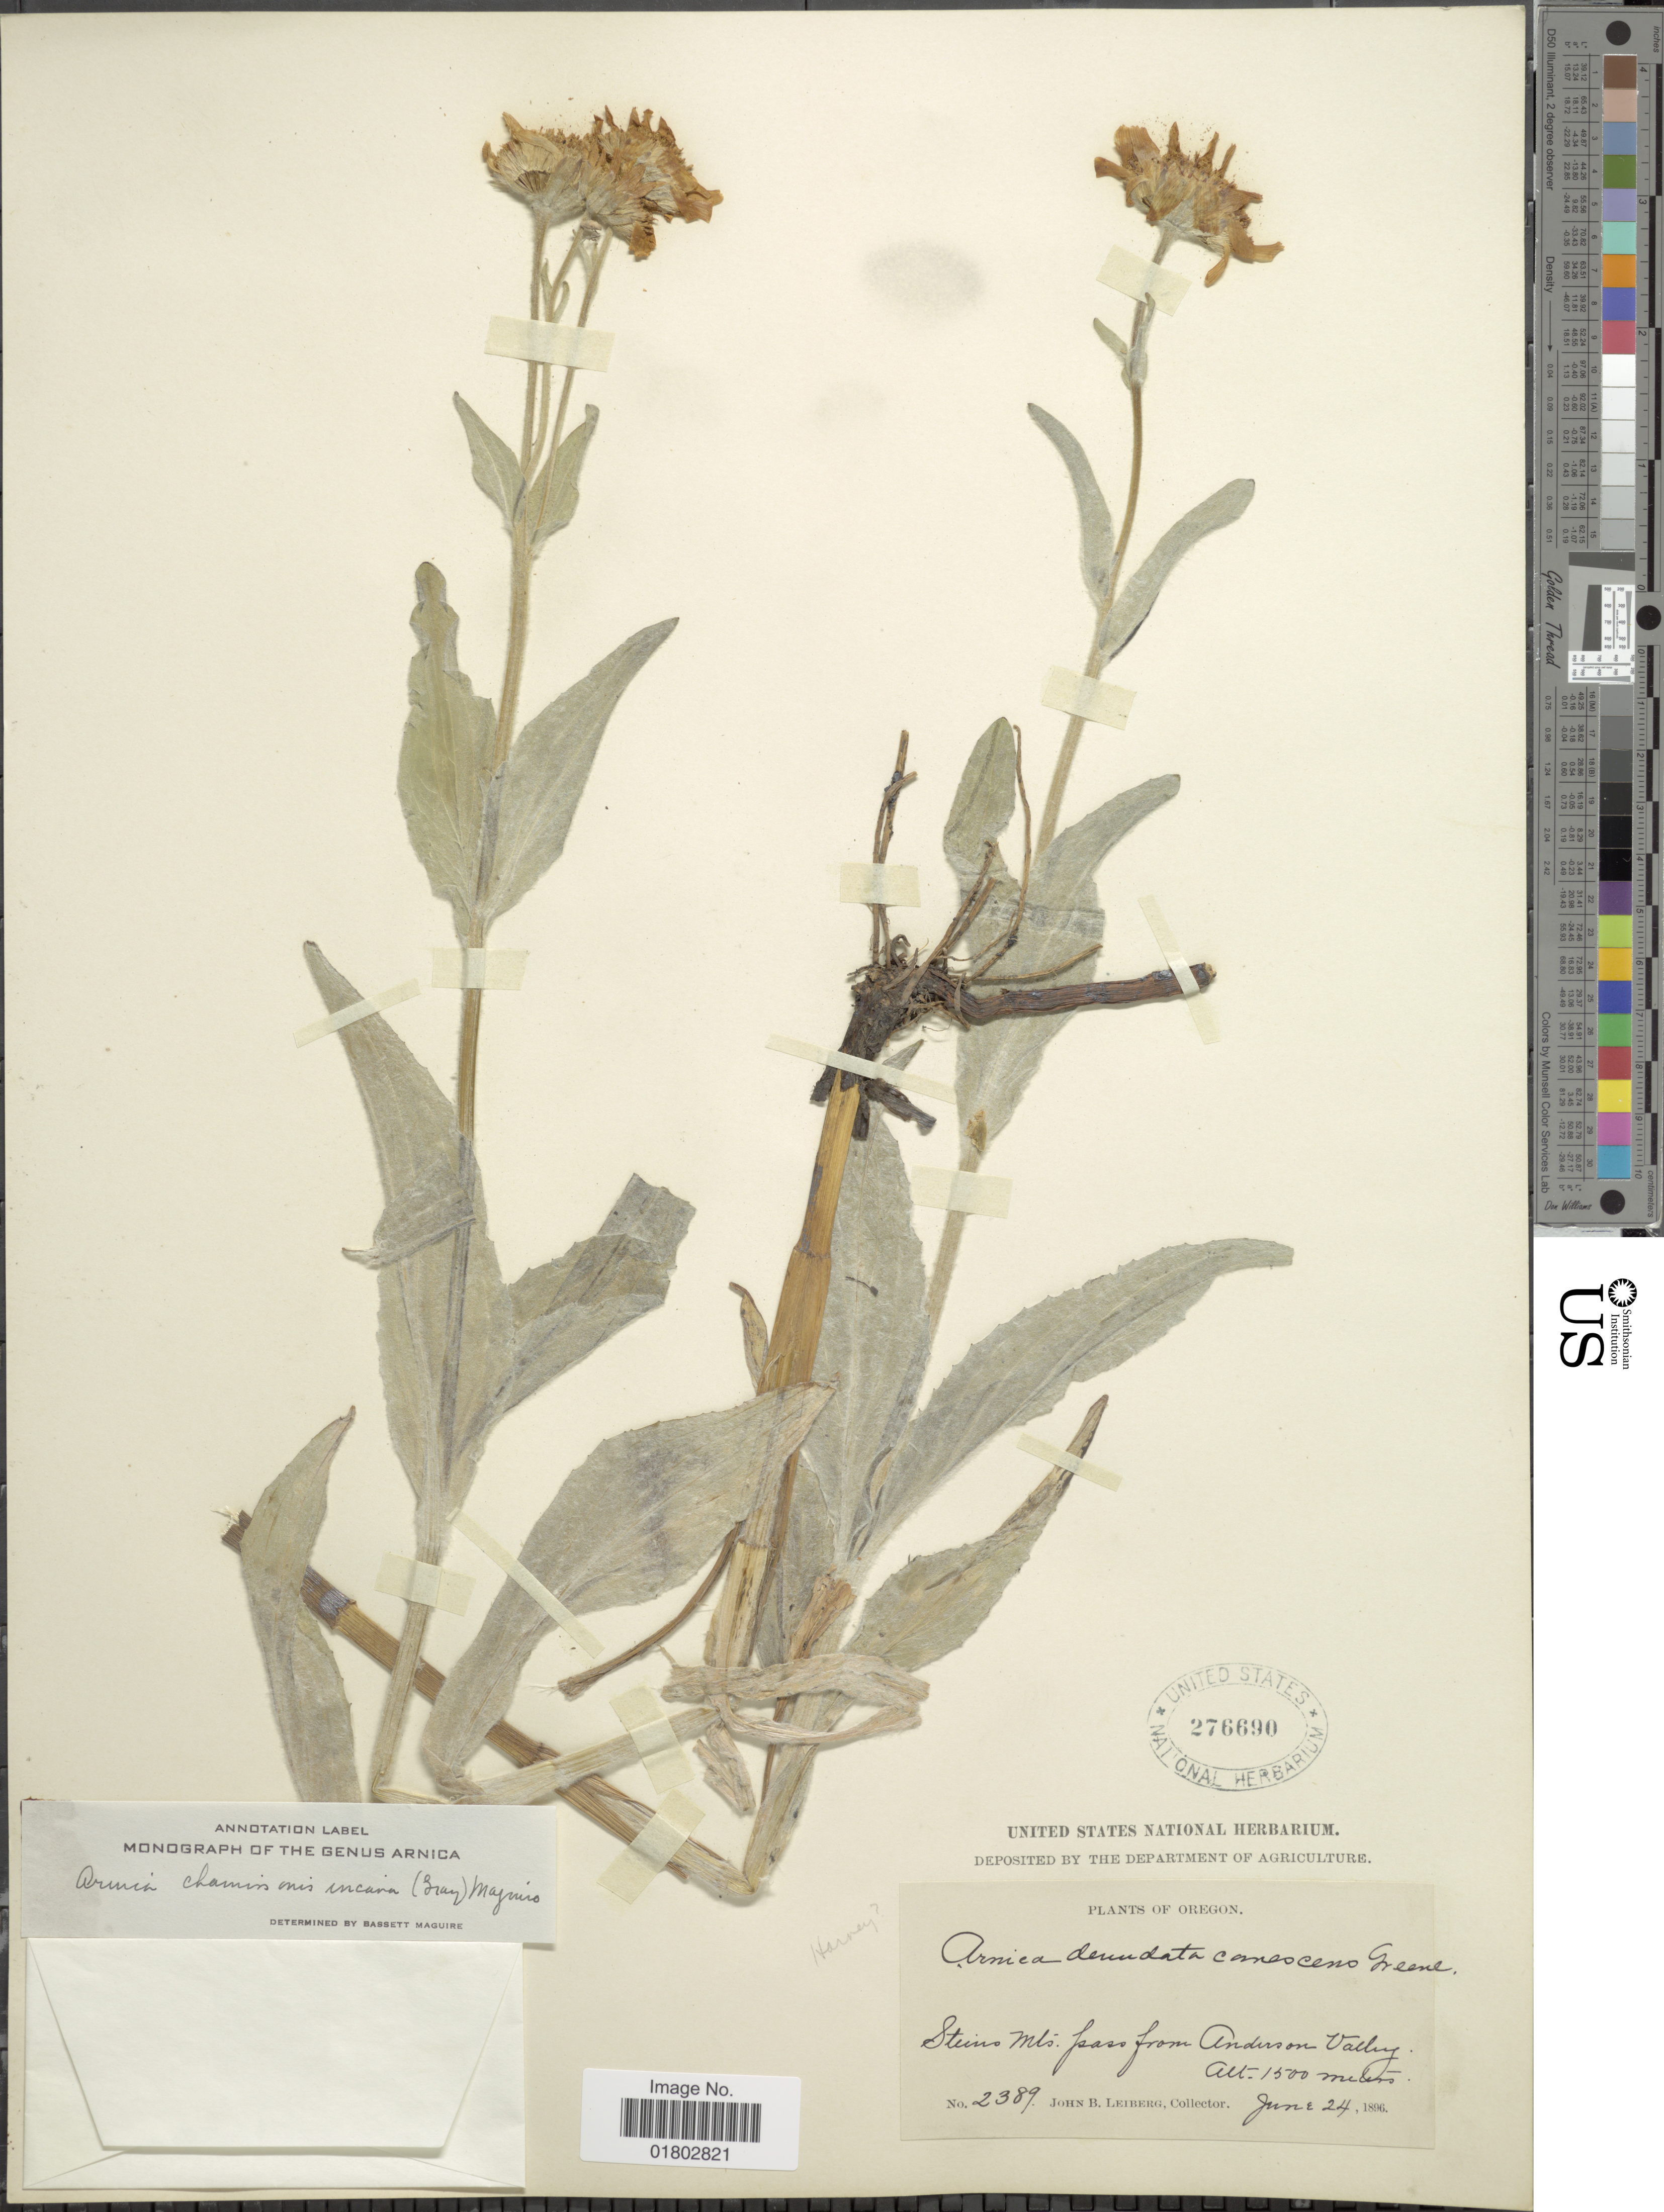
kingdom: Plantae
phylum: Tracheophyta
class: Magnoliopsida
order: Asterales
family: Asteraceae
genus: Arnica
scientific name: Arnica chamissonis subsp. incana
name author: (A. Gray) Maguire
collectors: J. B. Leiberg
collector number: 2389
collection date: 1896-06-24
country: United States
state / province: Oregon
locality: Steins Mts. pass from Anderson Valley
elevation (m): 1500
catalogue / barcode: US 276690